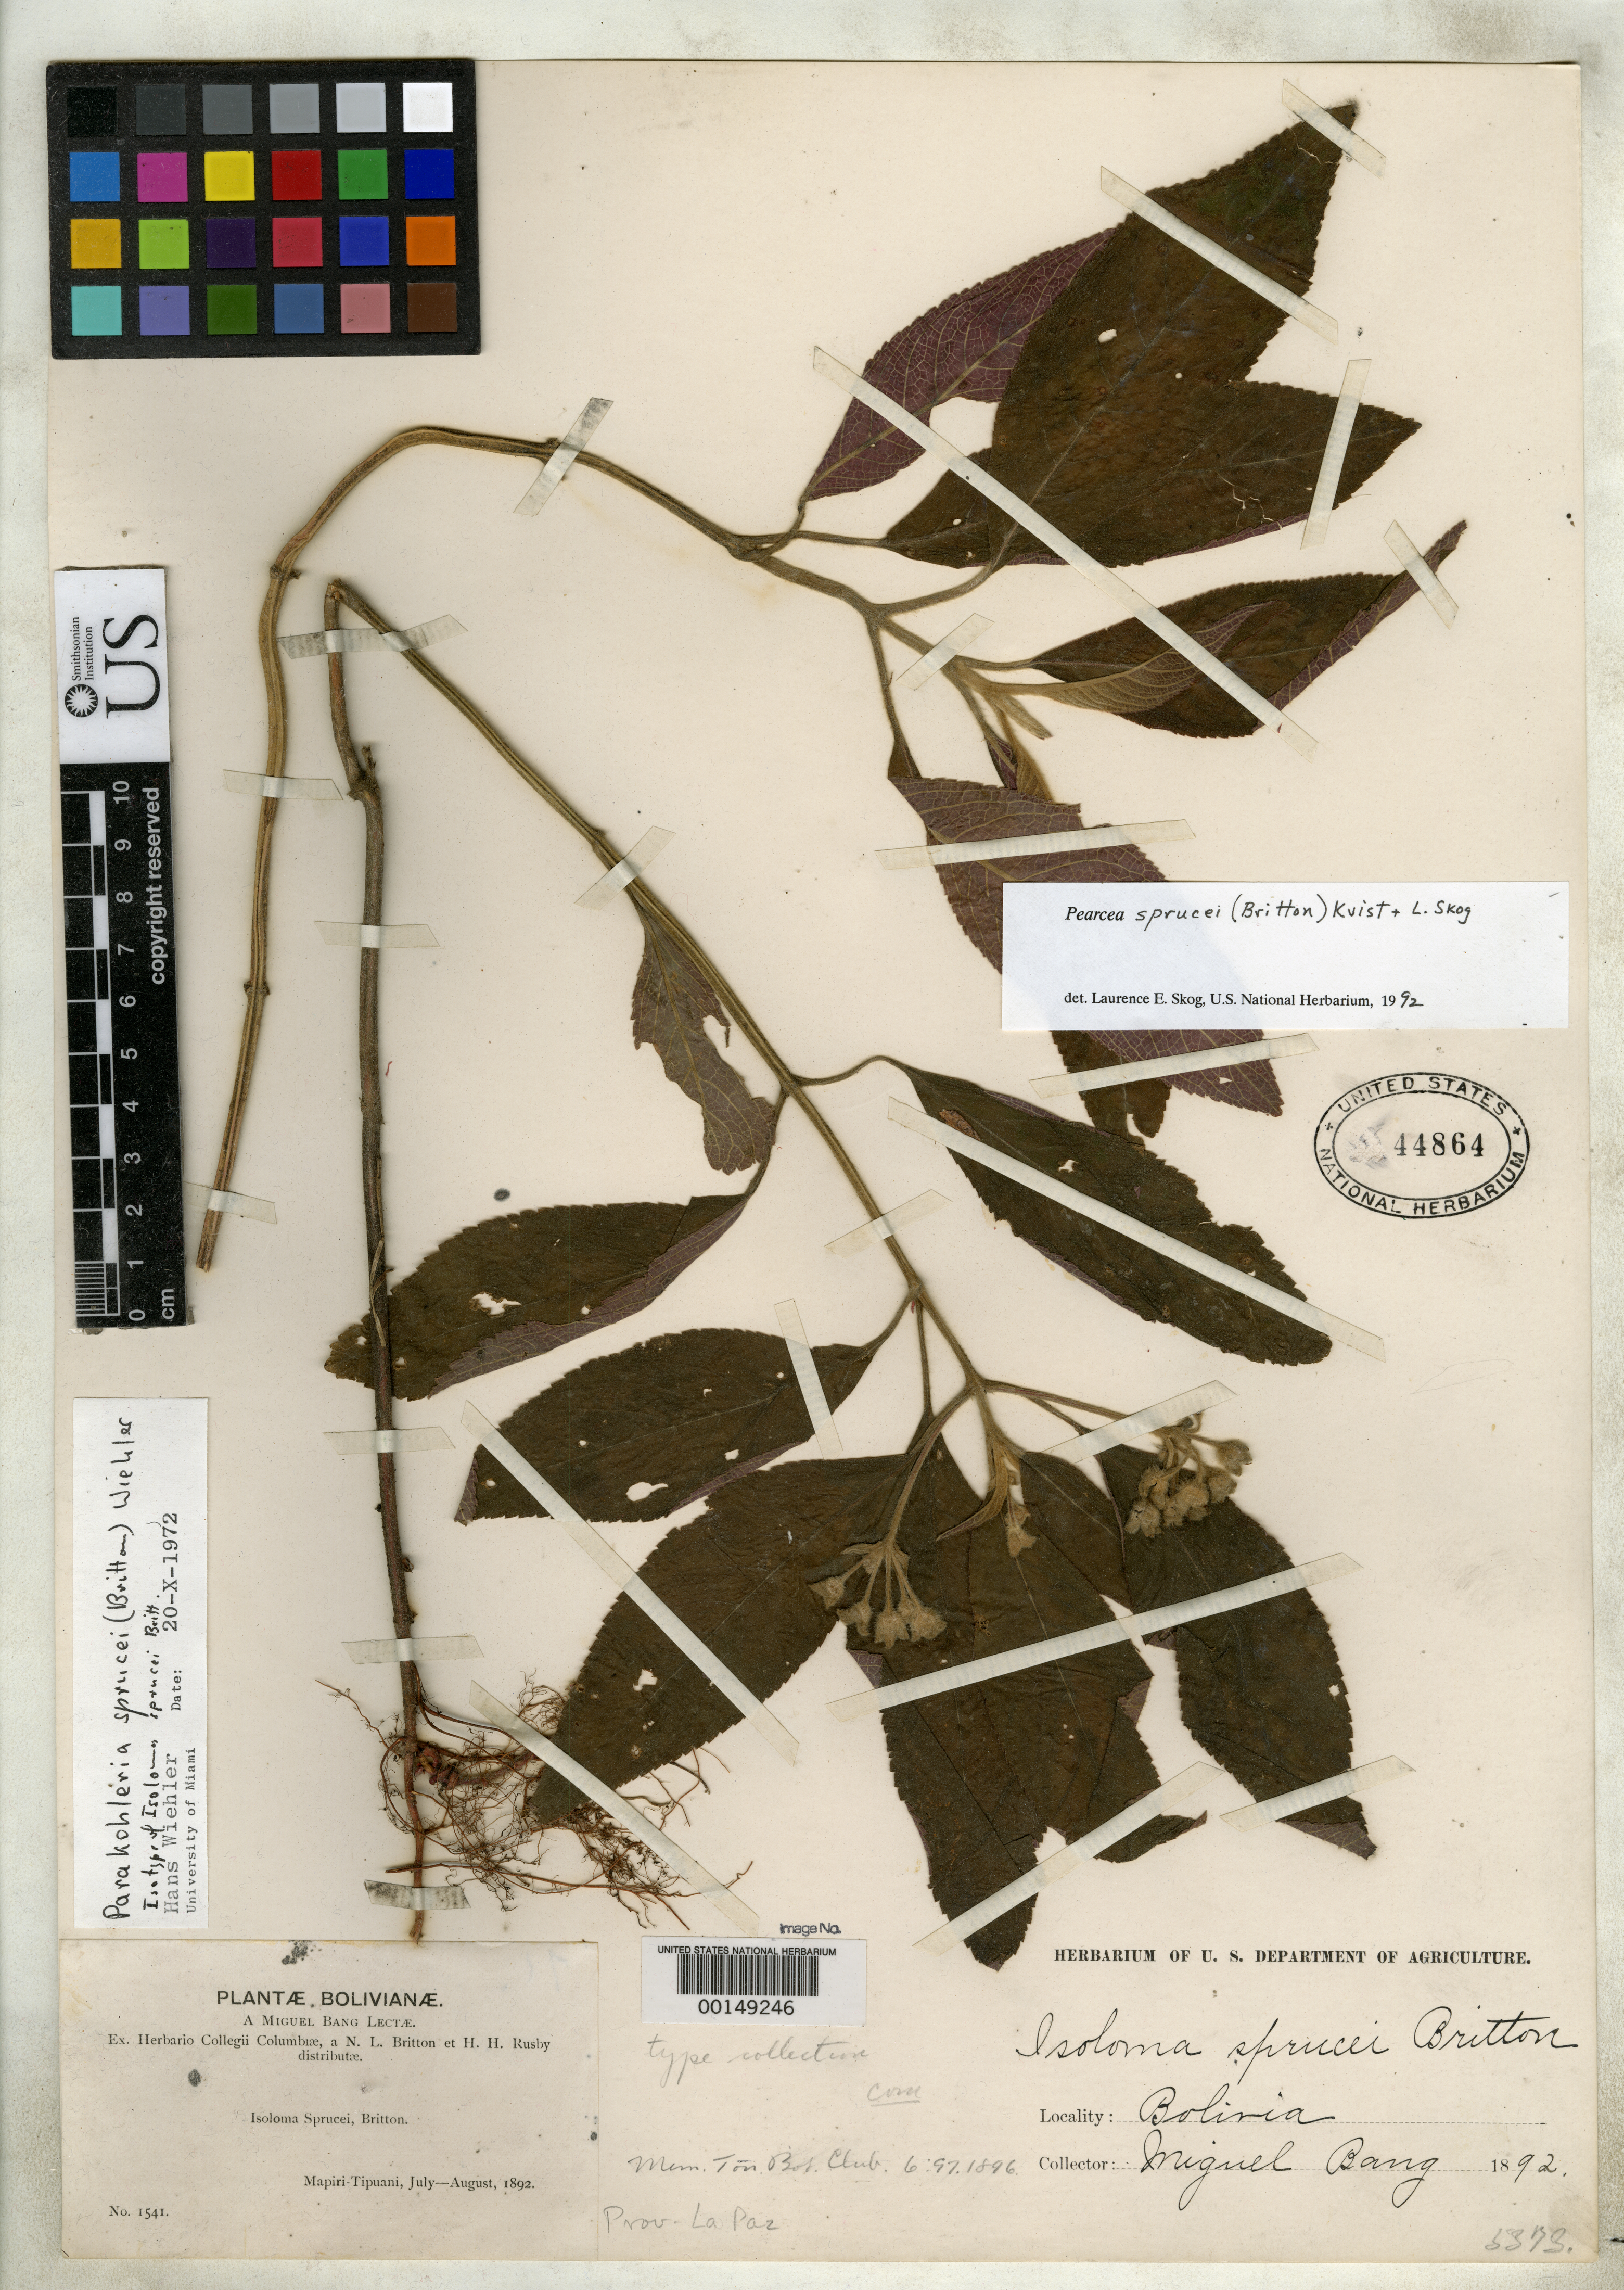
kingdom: Plantae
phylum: Tracheophyta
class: Magnoliopsida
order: Lamiales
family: Gesneriaceae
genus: Isoloma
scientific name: Isoloma sprucei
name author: Britton ex Rusby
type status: Isotype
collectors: M. Bang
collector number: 1541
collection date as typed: Jul 1892 to -- Aug 1892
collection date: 1892-07/1892-08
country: Bolivia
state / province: La Paz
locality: Mapiri - Tipuani.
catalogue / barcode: US 44864